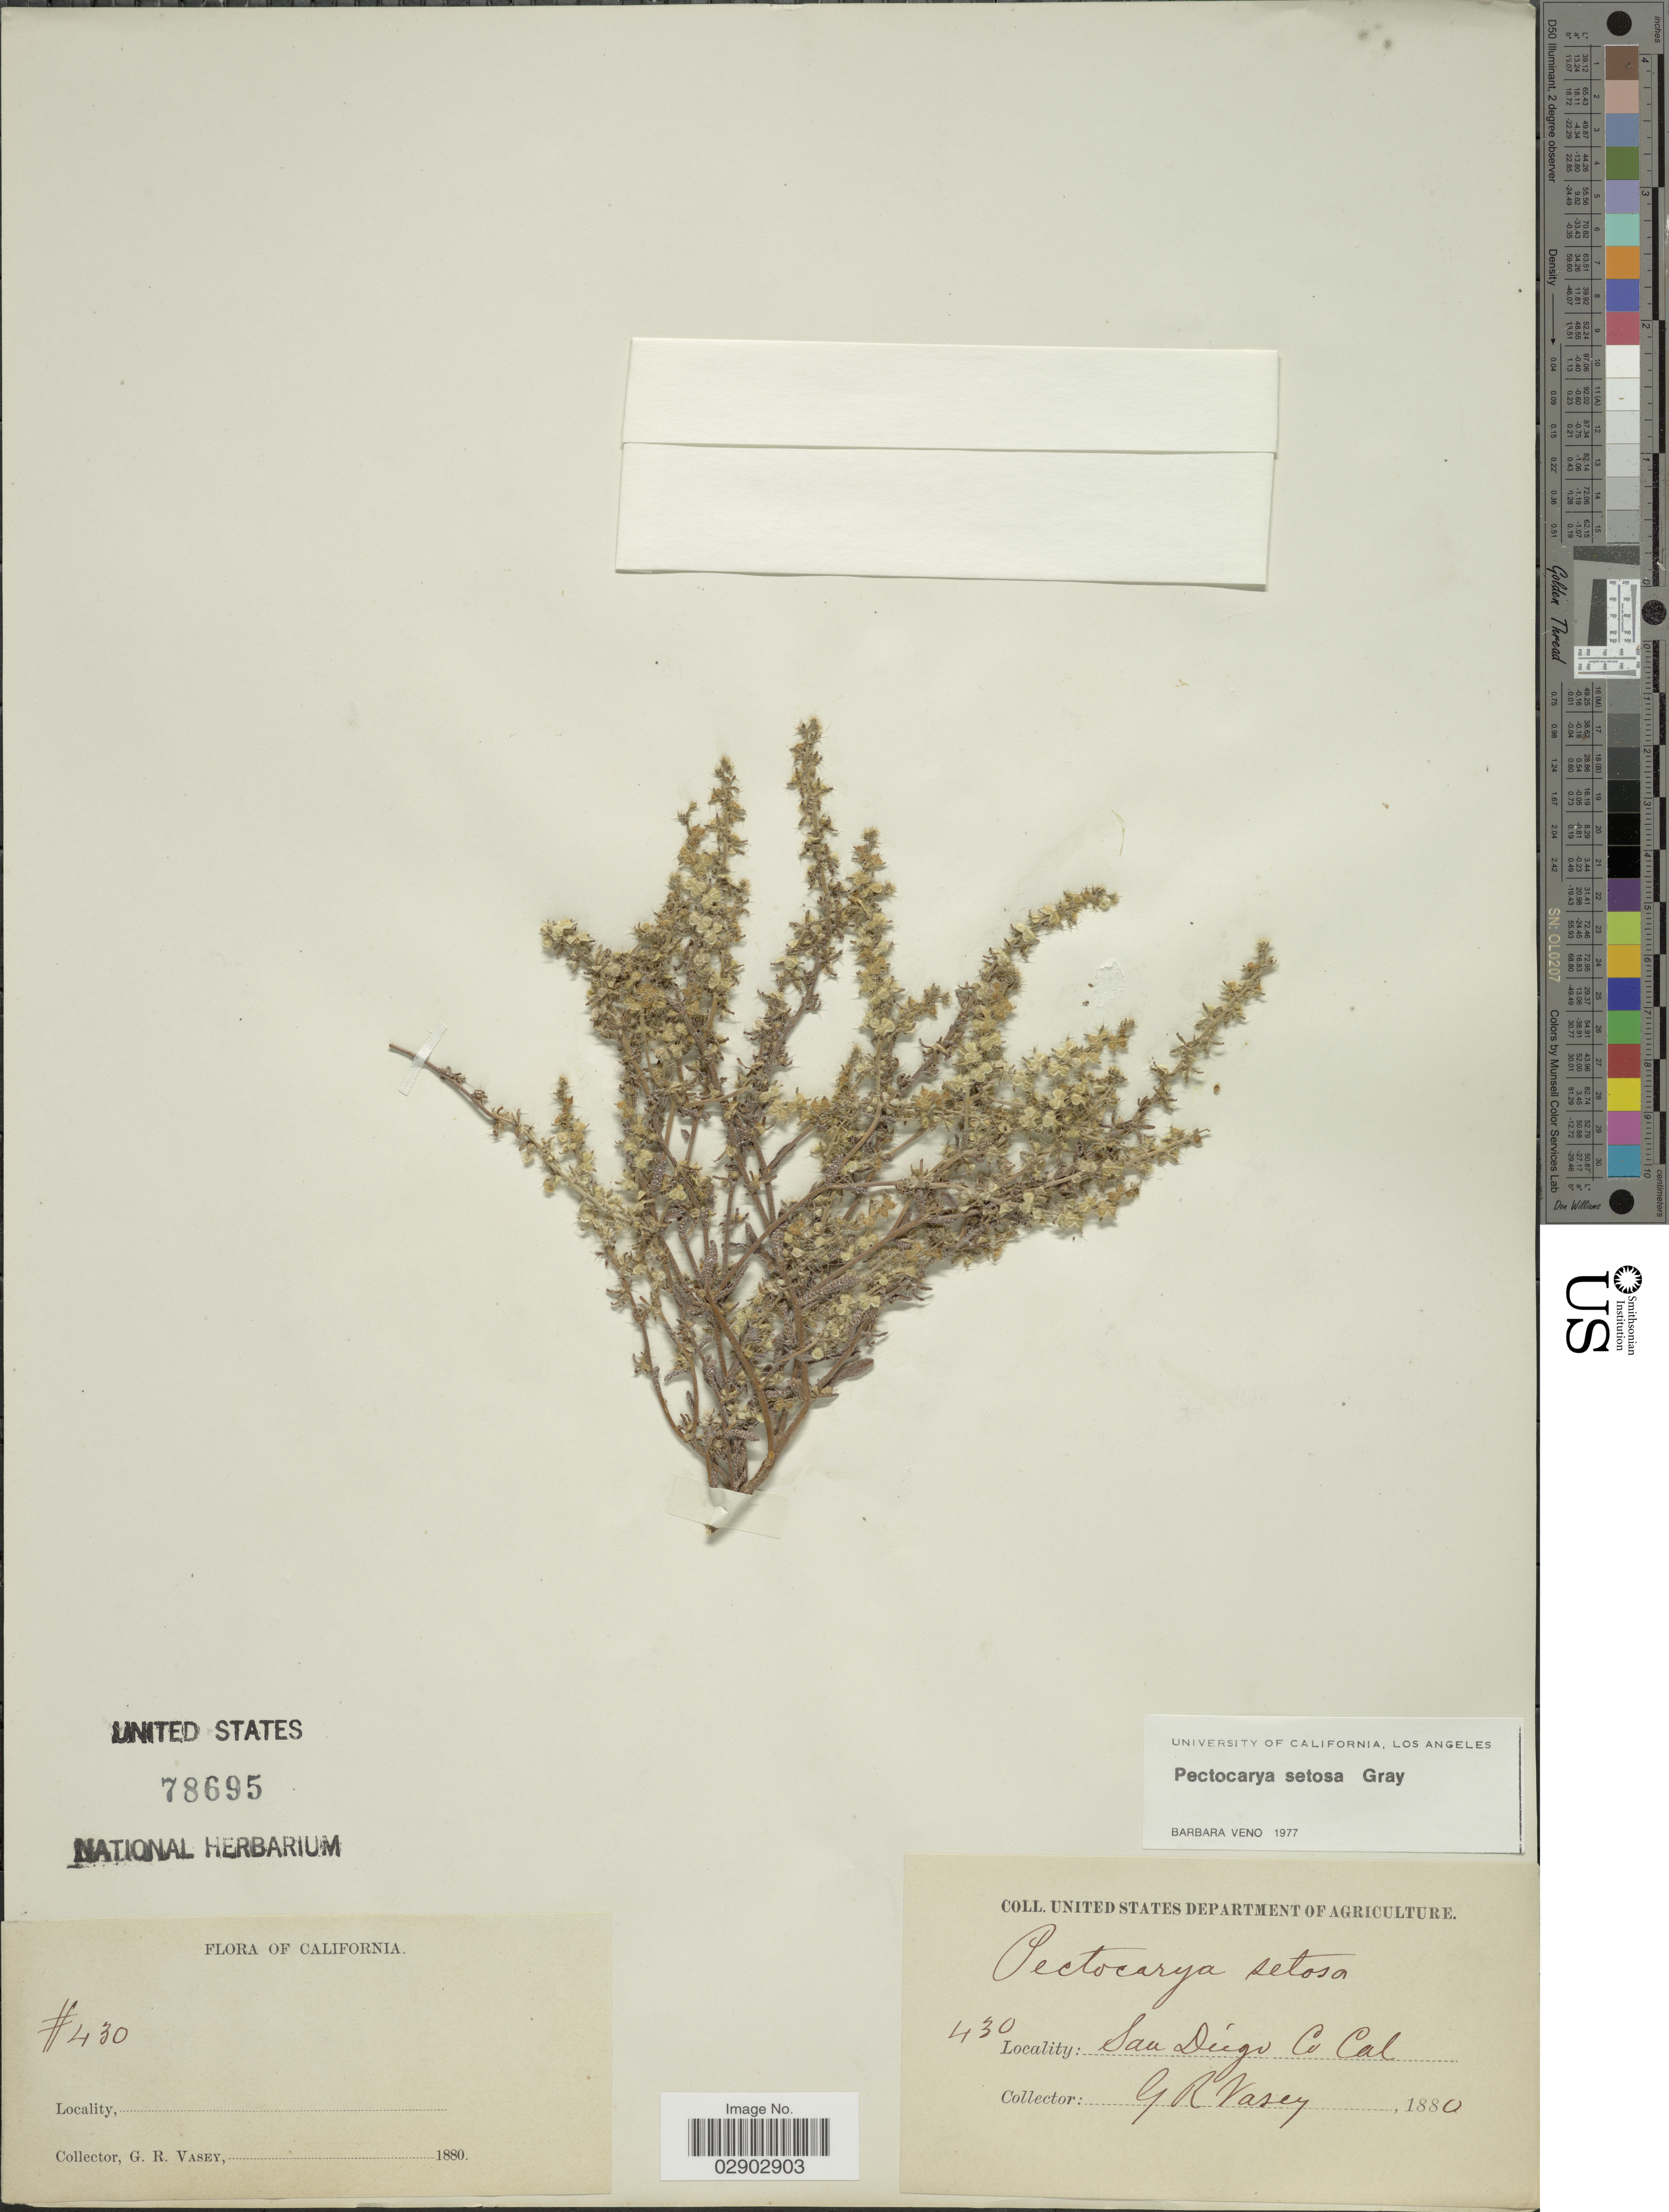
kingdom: Plantae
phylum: Tracheophyta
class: Magnoliopsida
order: Boraginales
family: Boraginaceae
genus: Pectocarya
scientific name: Pectocarya setosa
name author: A. Gray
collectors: G. R. Vasey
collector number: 430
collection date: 1880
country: United States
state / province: California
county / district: San Diego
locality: San Diego Co.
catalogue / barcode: US 78695